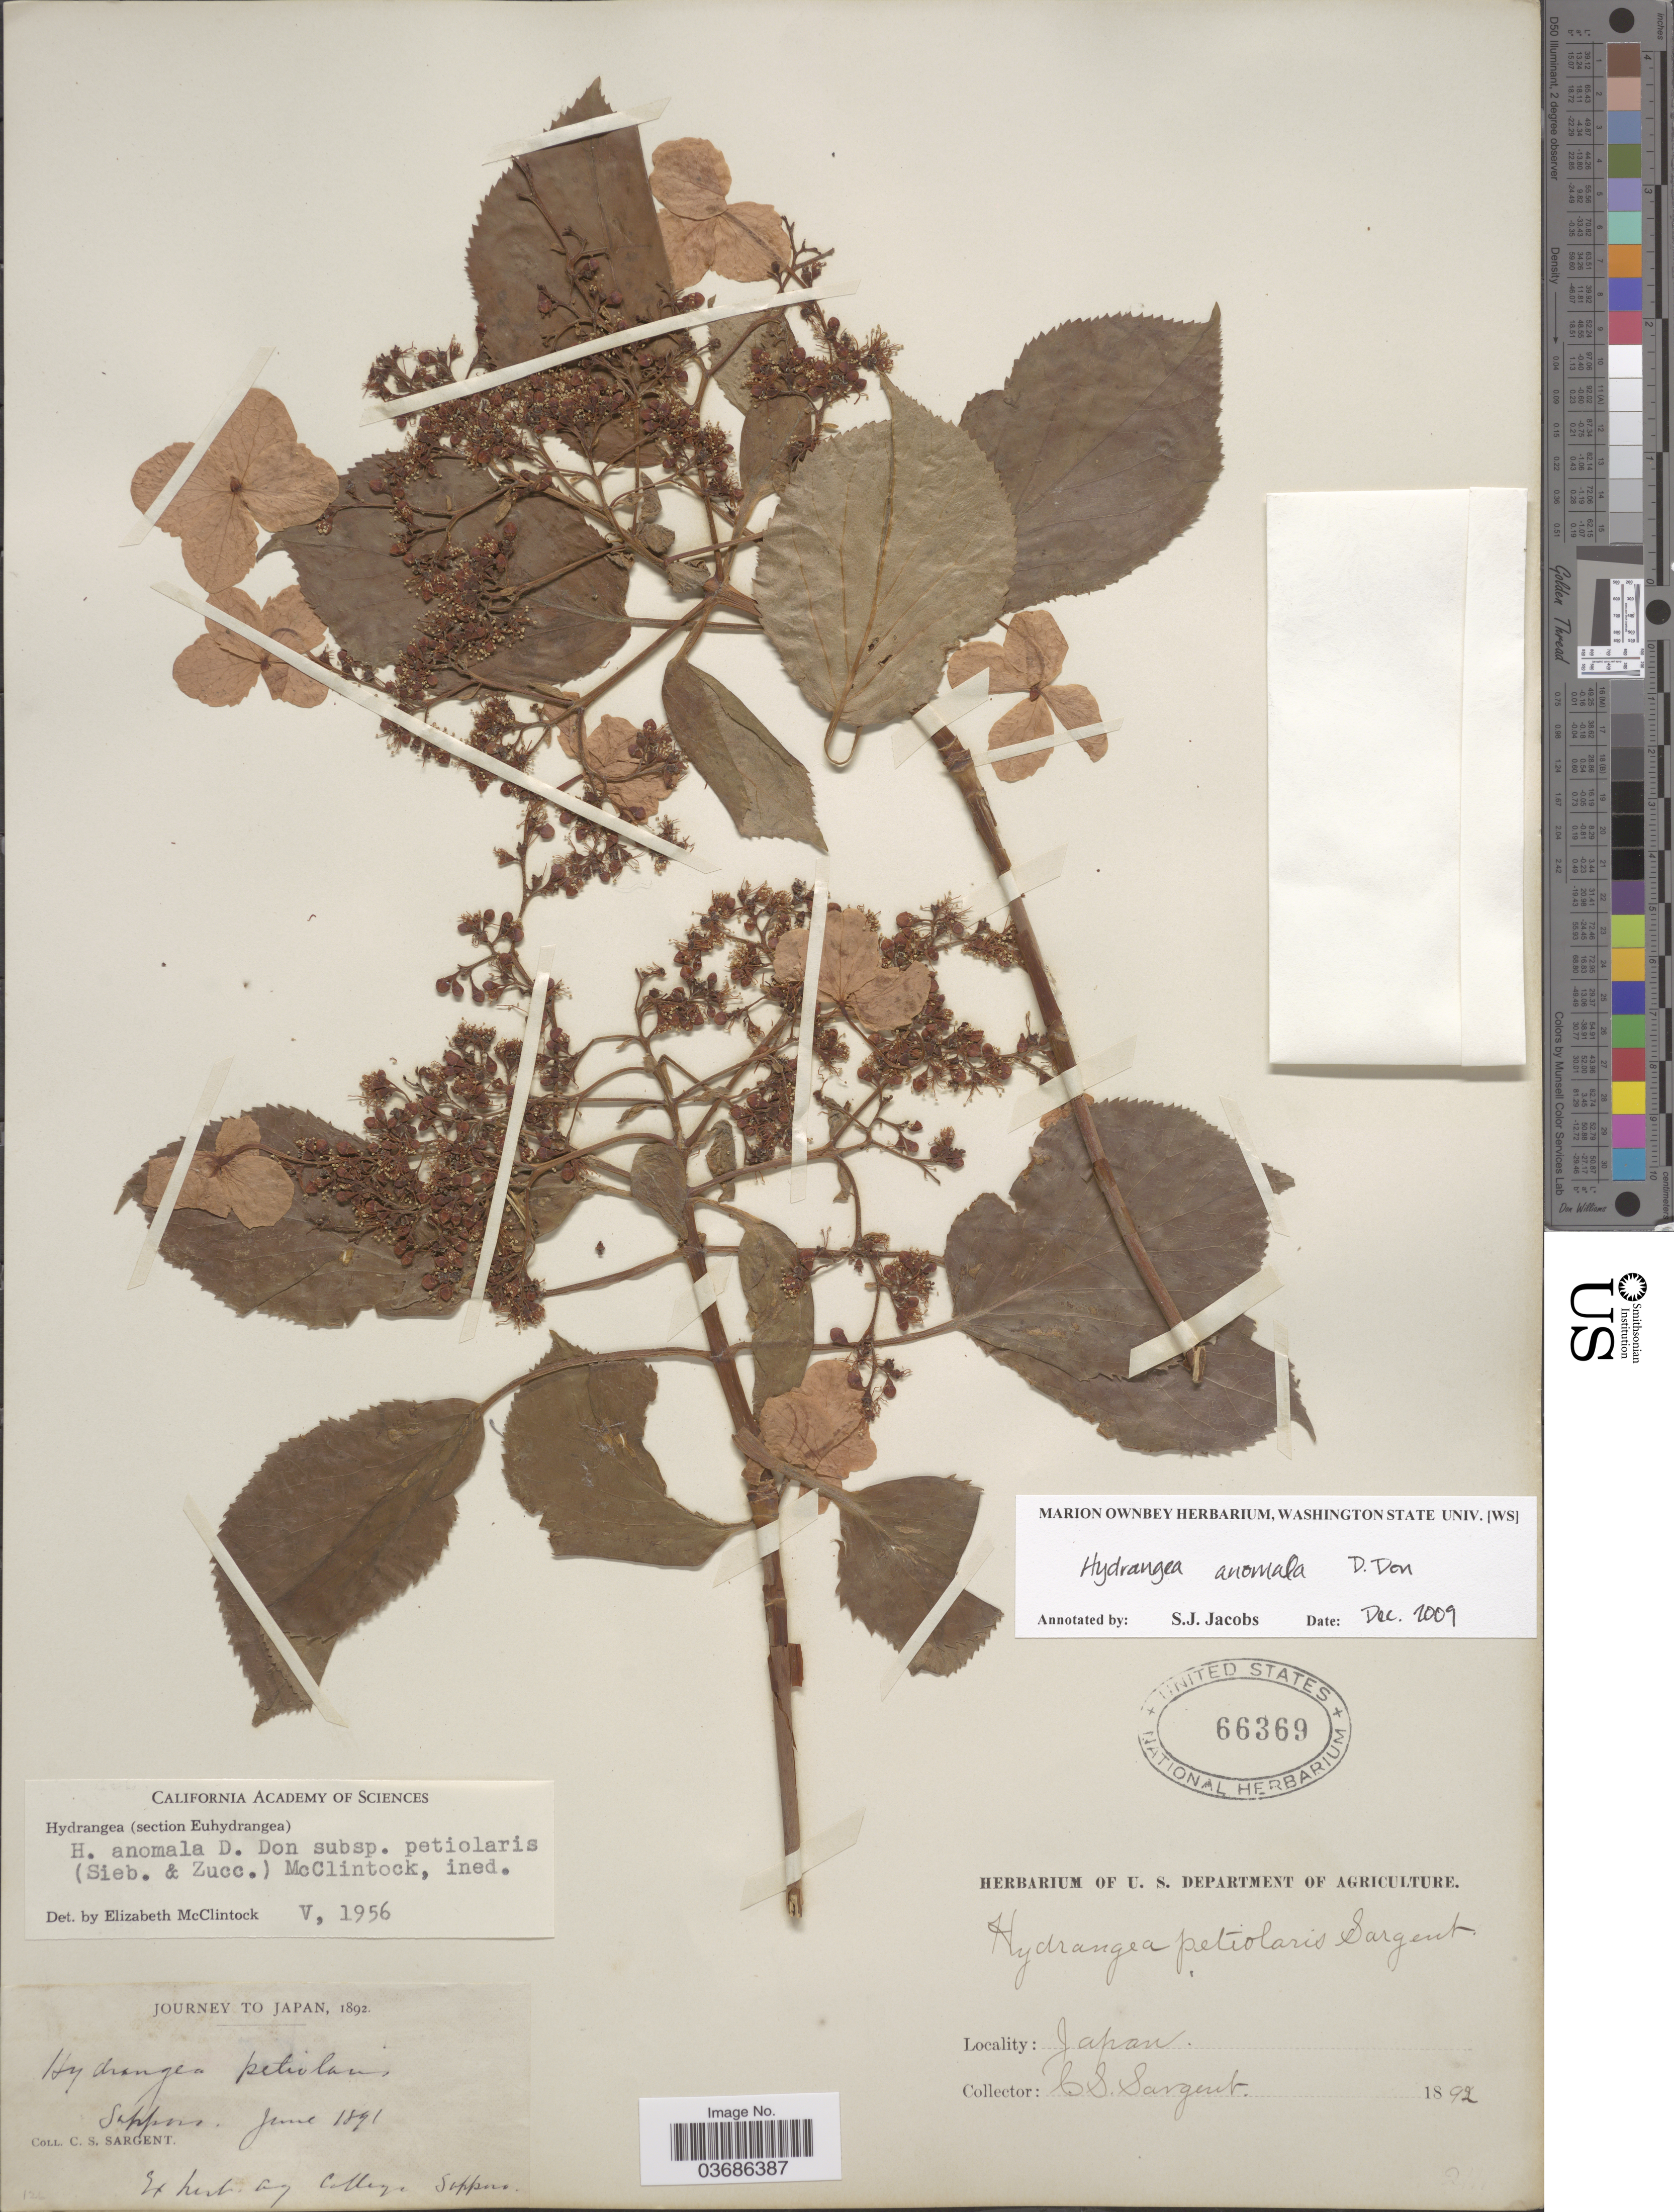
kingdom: Plantae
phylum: Tracheophyta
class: Magnoliopsida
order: Cornales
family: Hydrangeaceae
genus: Hydrangea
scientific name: Hydrangea anomala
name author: D. Don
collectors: C. S. Sargent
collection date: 1891-06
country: Japan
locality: Journey to Japan, 1892. Sapporo.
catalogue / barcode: US 66369